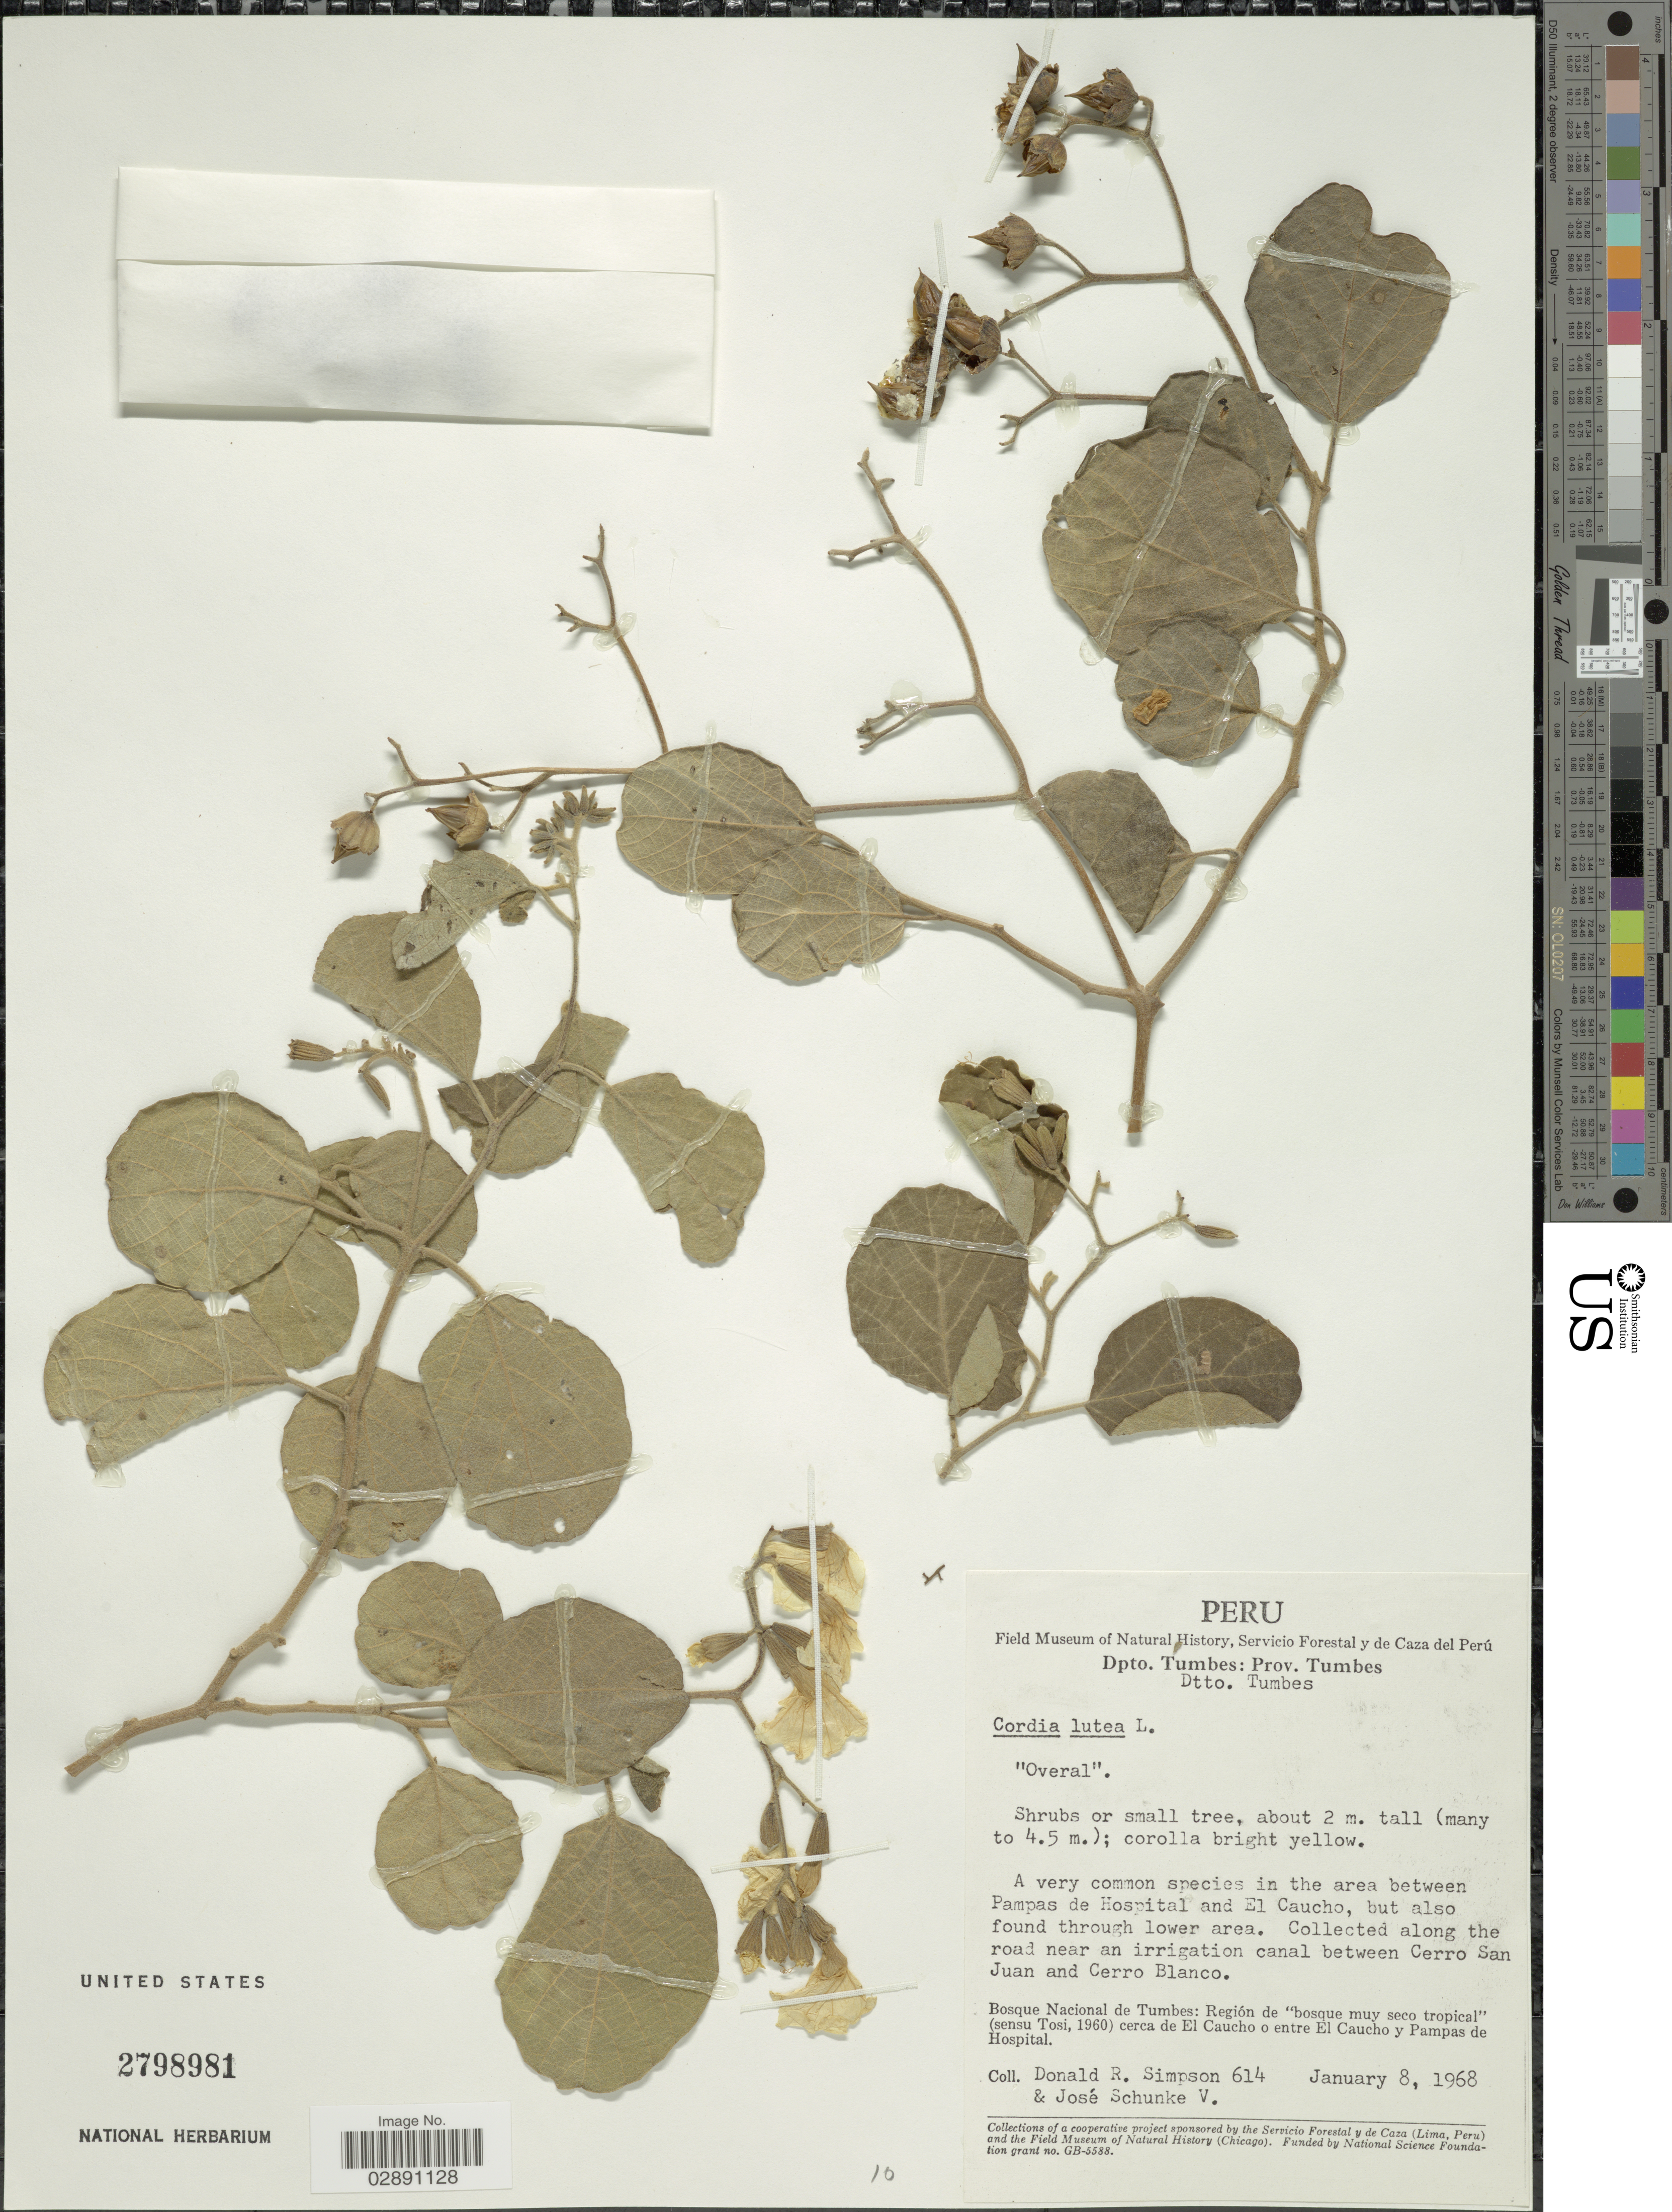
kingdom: Plantae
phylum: Tracheophyta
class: Magnoliopsida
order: Boraginales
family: Cordiaceae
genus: Cordia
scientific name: Cordia lutea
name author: Lam.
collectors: D. R. Simpson & J. Schunke Vigo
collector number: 614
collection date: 1968-01-08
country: Peru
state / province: Tumbes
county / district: Tumbes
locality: Dpto. Tumbes: Prov. Tumbes. Dtto. Tumbes. Along the road near an irrigation canal between Cerro San Juan and Cerro Blanco. Bosque Nacional de Tumbes: Región de "bosque muy seco tropical" cerca de El Caucho o entre El Caucho y Pampas de Hospital.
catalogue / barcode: US 2798981